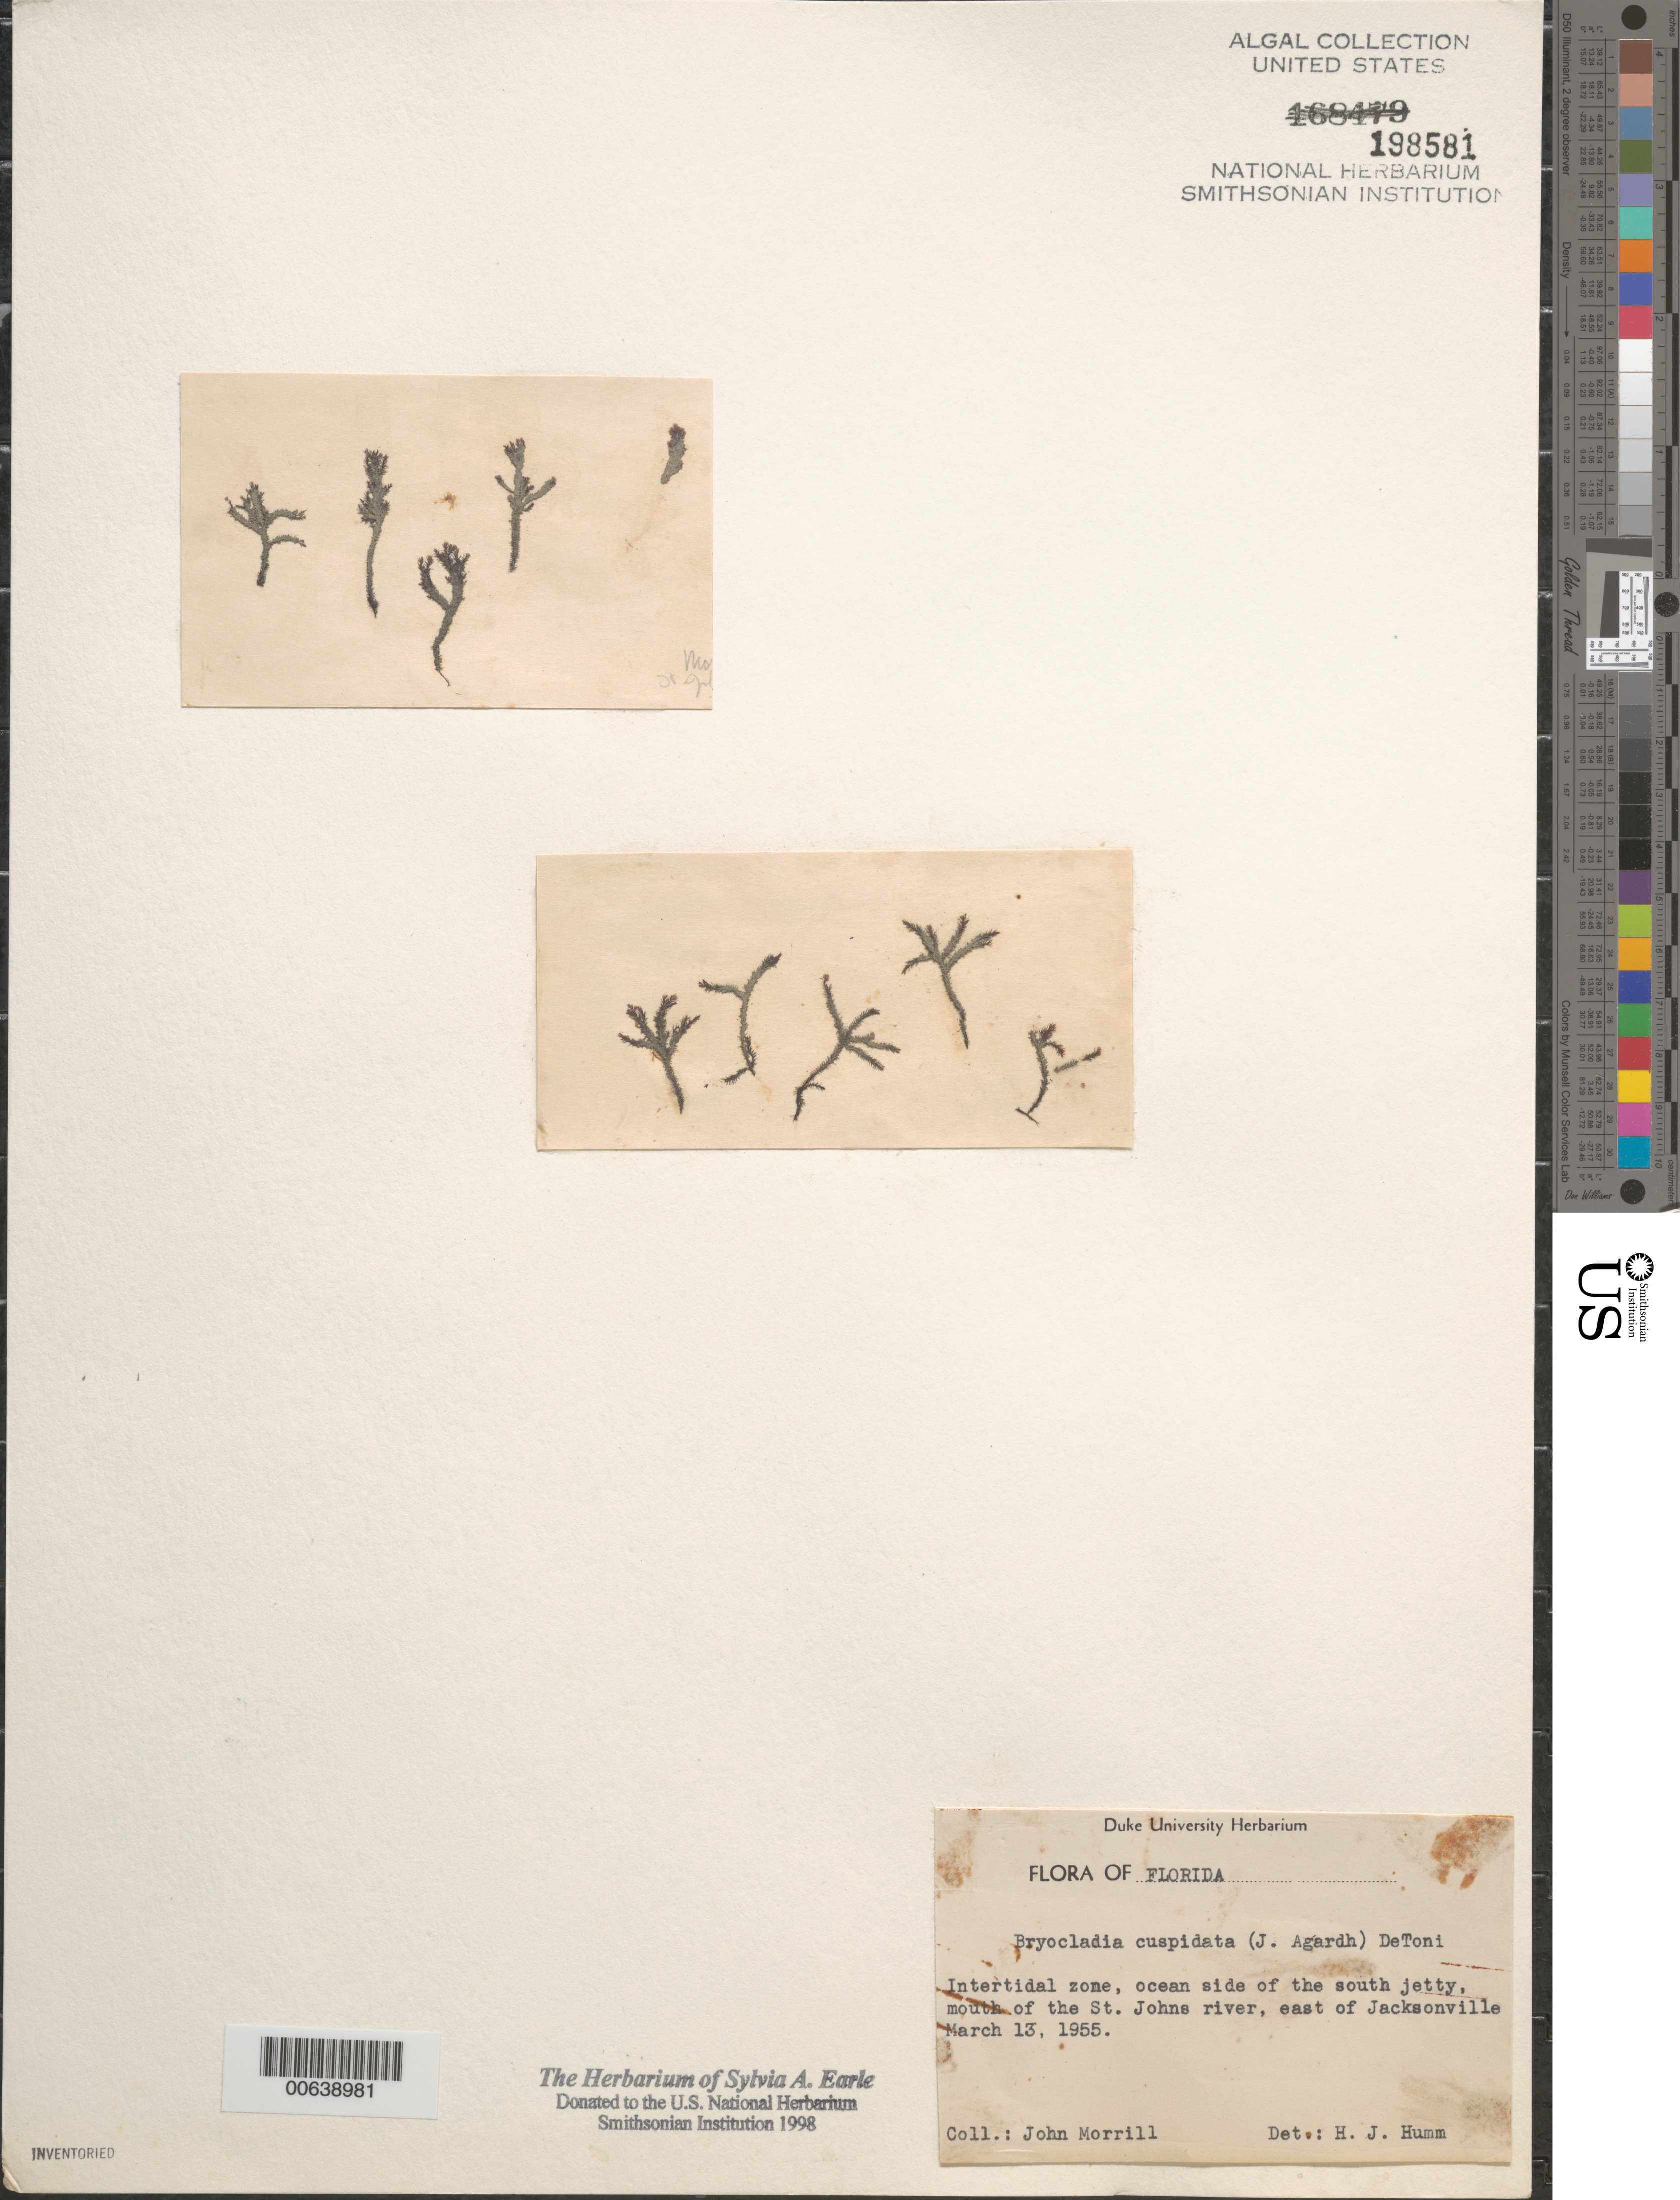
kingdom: Plantae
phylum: Rhodophyta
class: Florideophyceae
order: Ceramiales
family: Rhodomelaceae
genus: Bryocladia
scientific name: Bryocladia cuspidata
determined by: Humm, Harold J.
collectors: J. Morrill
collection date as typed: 13 Mar 1955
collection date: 1955-03-13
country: United States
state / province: Florida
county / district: Duval County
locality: St. Johns River mouth, east of Jacksonville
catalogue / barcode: US 198581